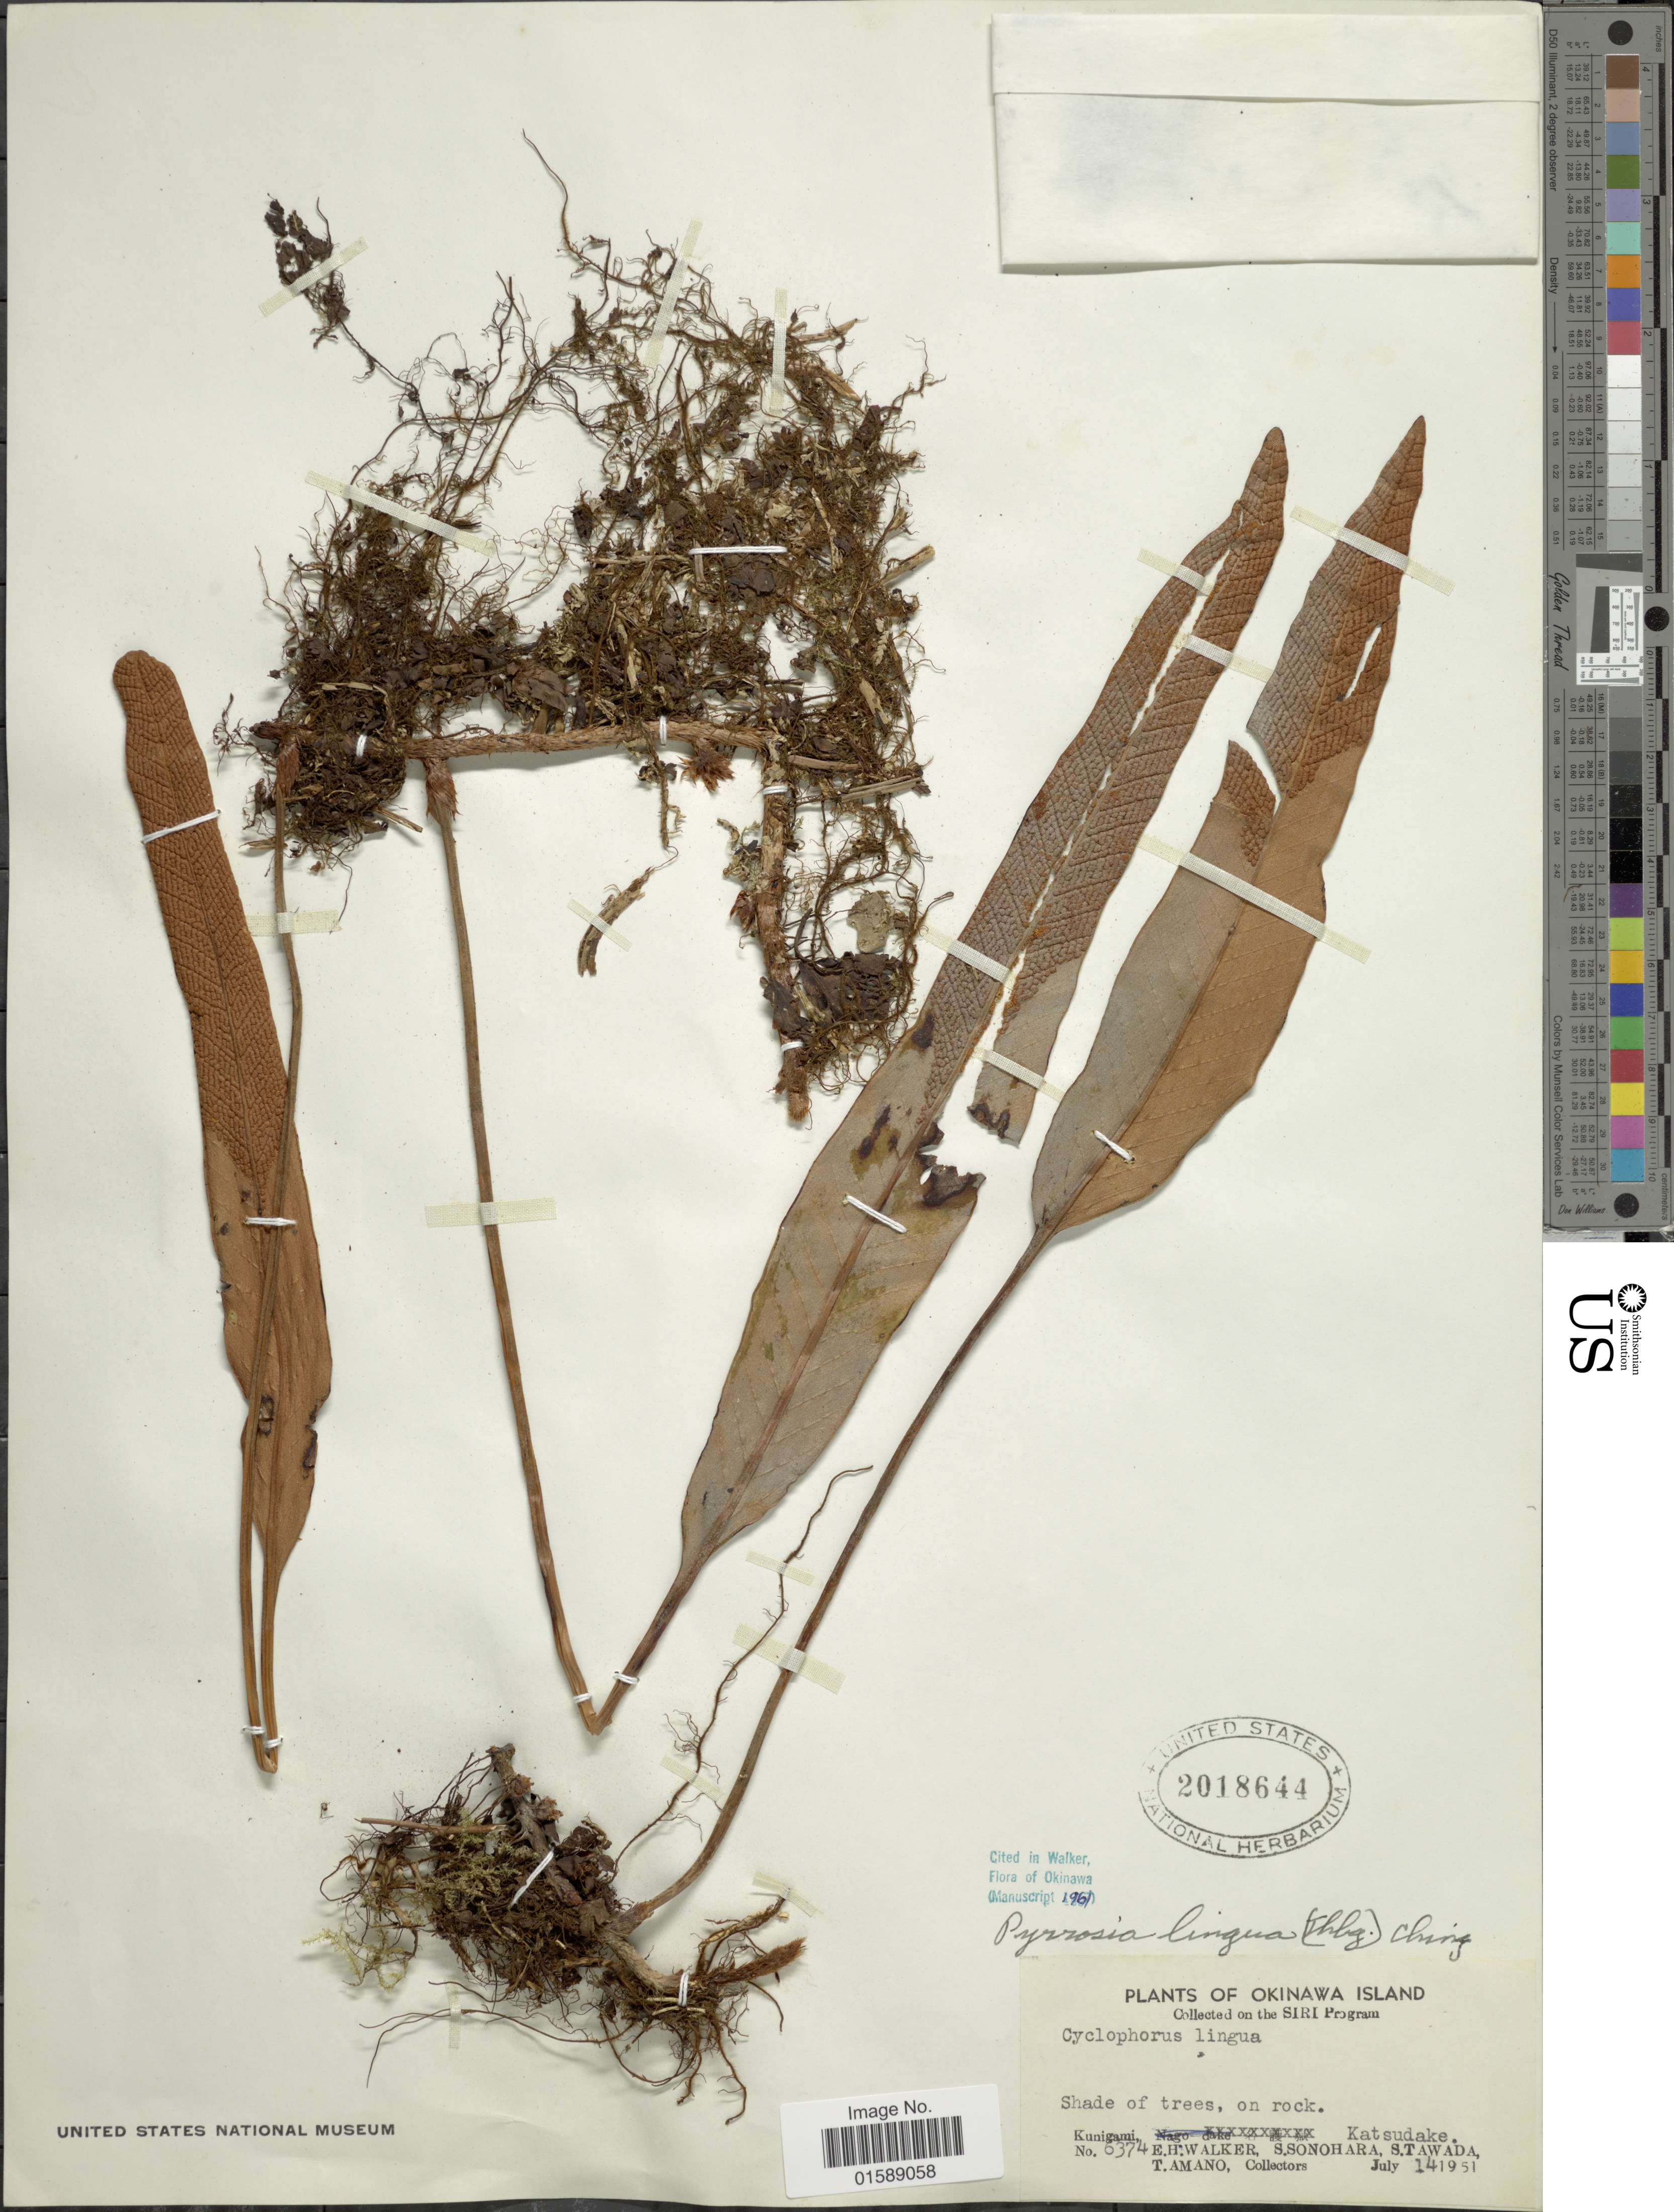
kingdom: Plantae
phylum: Tracheophyta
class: Polypodiopsida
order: Polypodiales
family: Polypodiaceae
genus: Pyrrosia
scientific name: Pyrrosia lingua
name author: (Thurb.) Farw.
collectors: E. H. Walker, S. Sonohara, S. Tawada & T. Amano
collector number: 6374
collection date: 1951-07-14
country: Japan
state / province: Okinawa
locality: Okinawa Island. Kunigami. Katsudake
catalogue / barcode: US 2018644